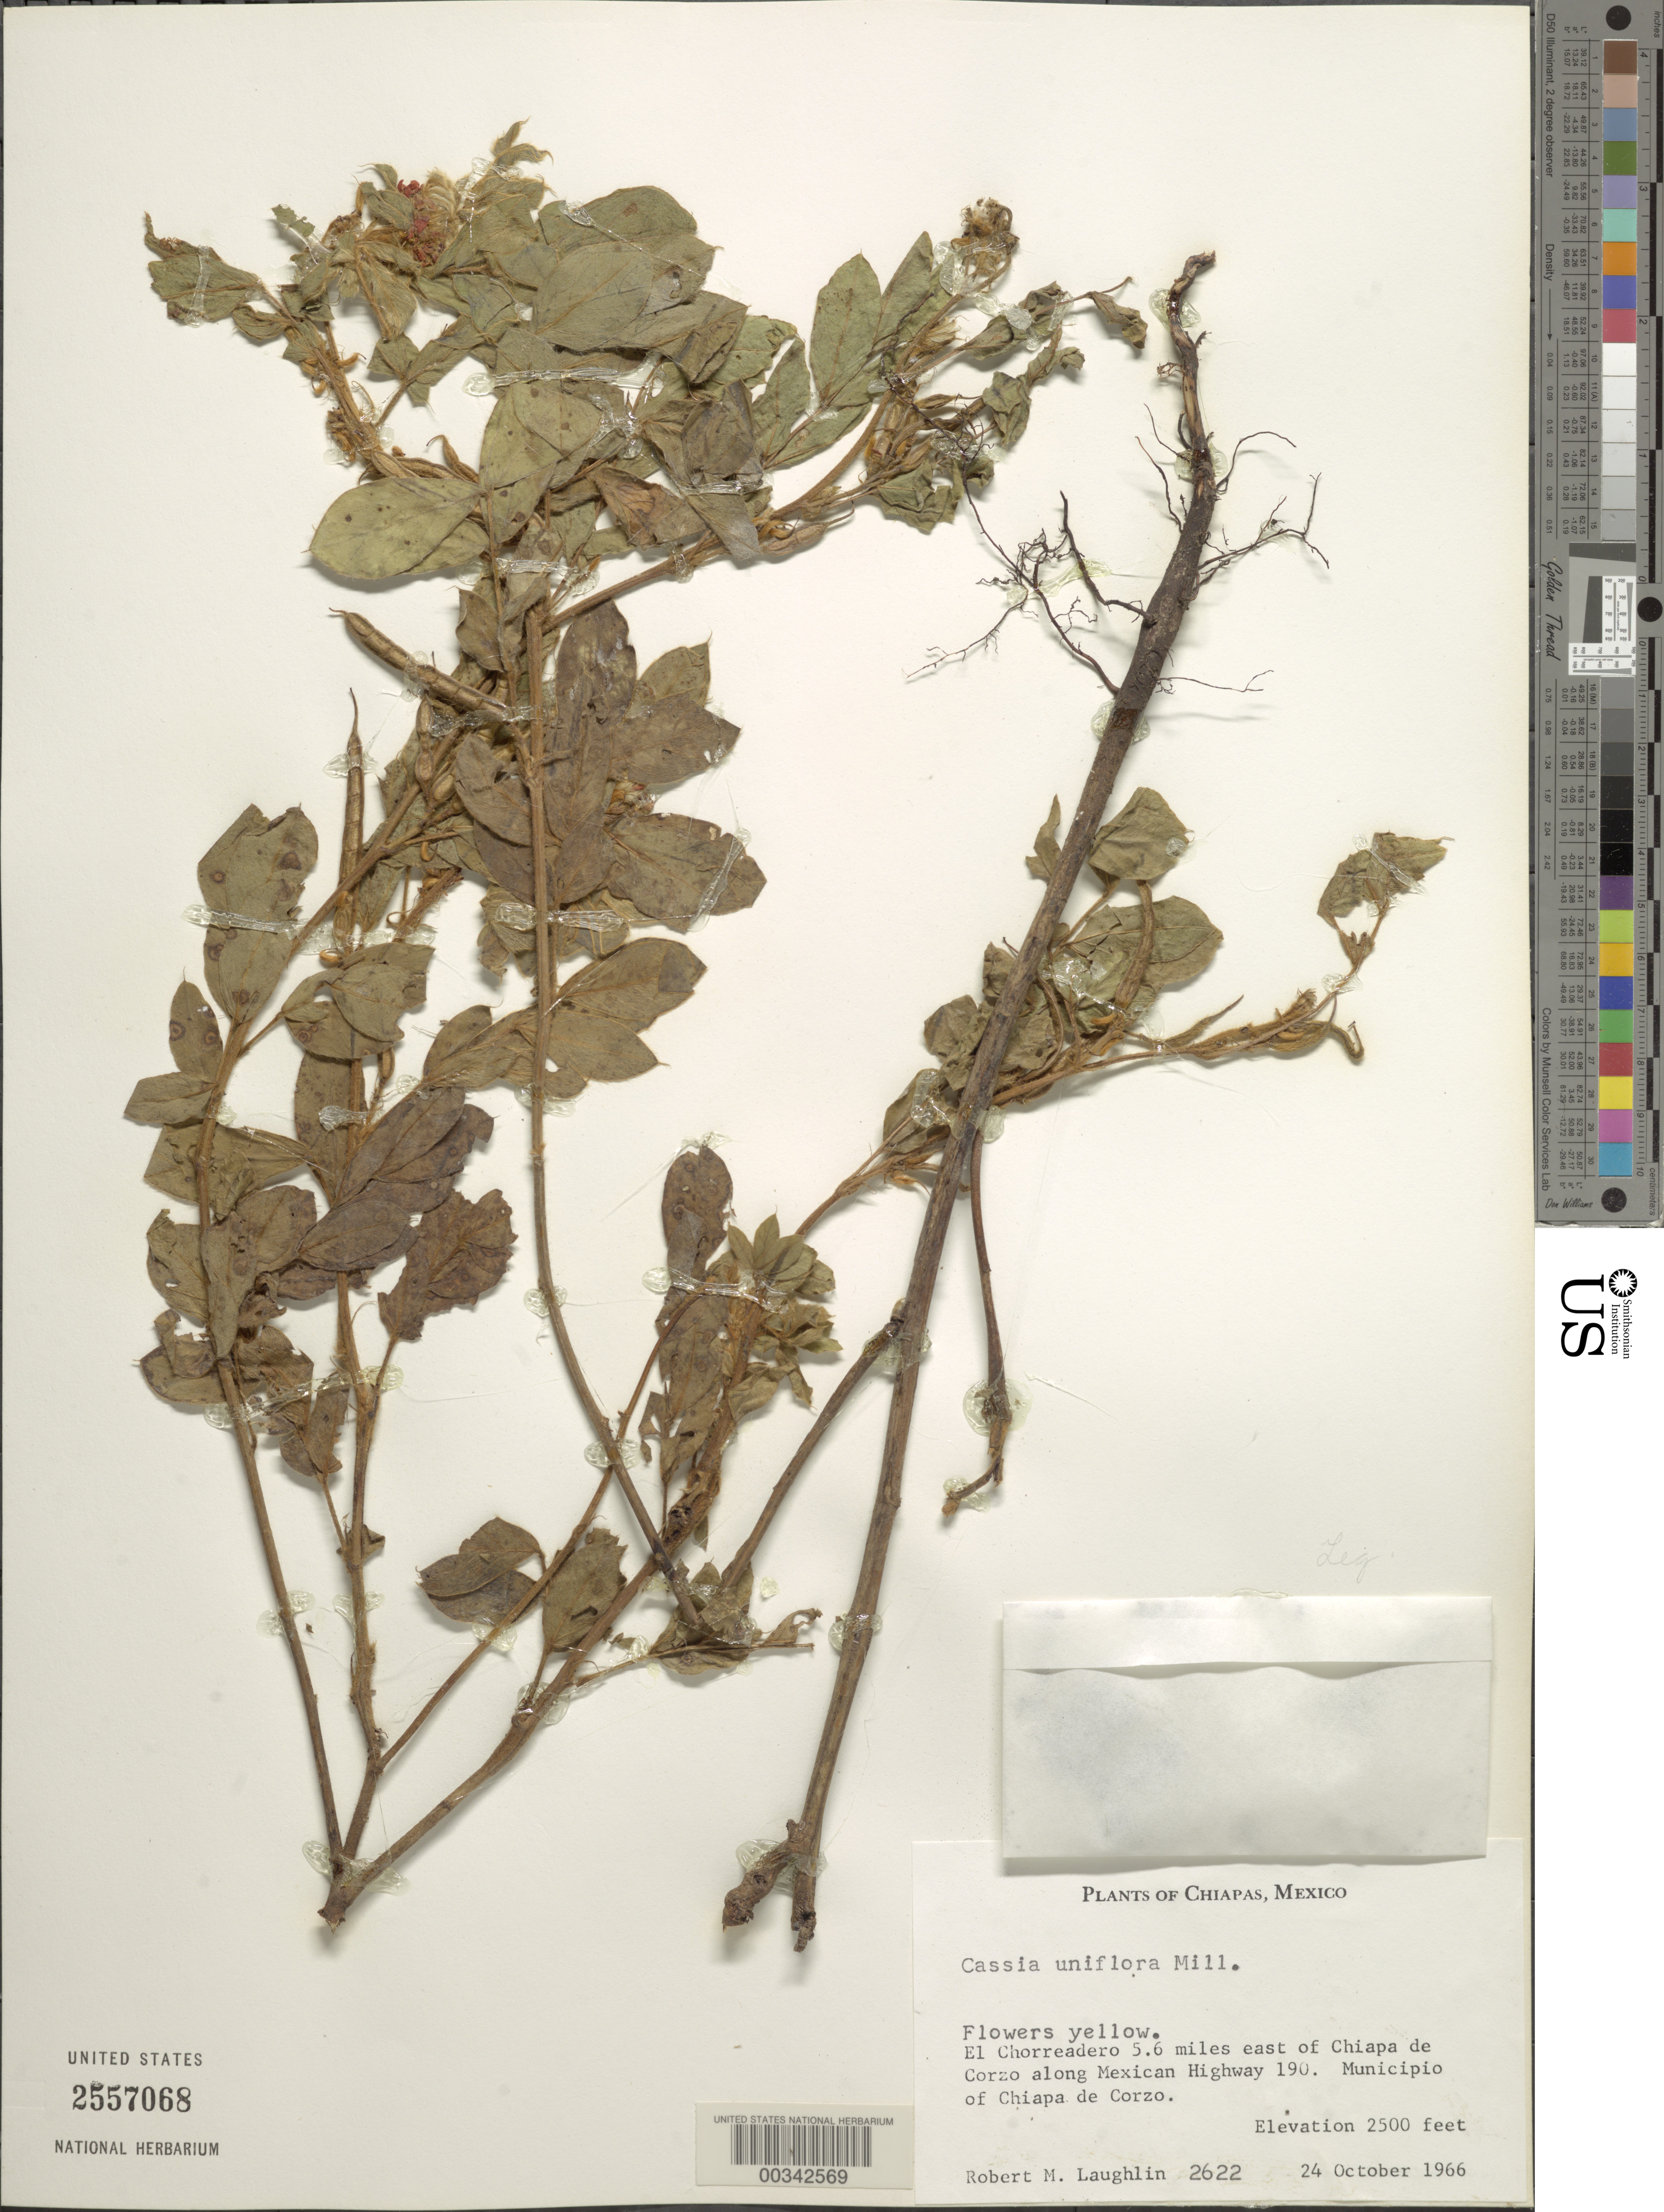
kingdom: Plantae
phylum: Tracheophyta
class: Magnoliopsida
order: Fabales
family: Fabaceae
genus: Senna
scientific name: Senna uniflora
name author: (Mill.) H.S. Irwin & Barneby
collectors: R. M. Laughlin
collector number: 2622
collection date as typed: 24 Oct 1966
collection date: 1966-10-24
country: Mexico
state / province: Chiapas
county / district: Chiapa de Corzo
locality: El Chorreadero 5.6 mi E of Chiapa de Corzo along Mexican highway 190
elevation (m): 762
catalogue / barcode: US 2557068